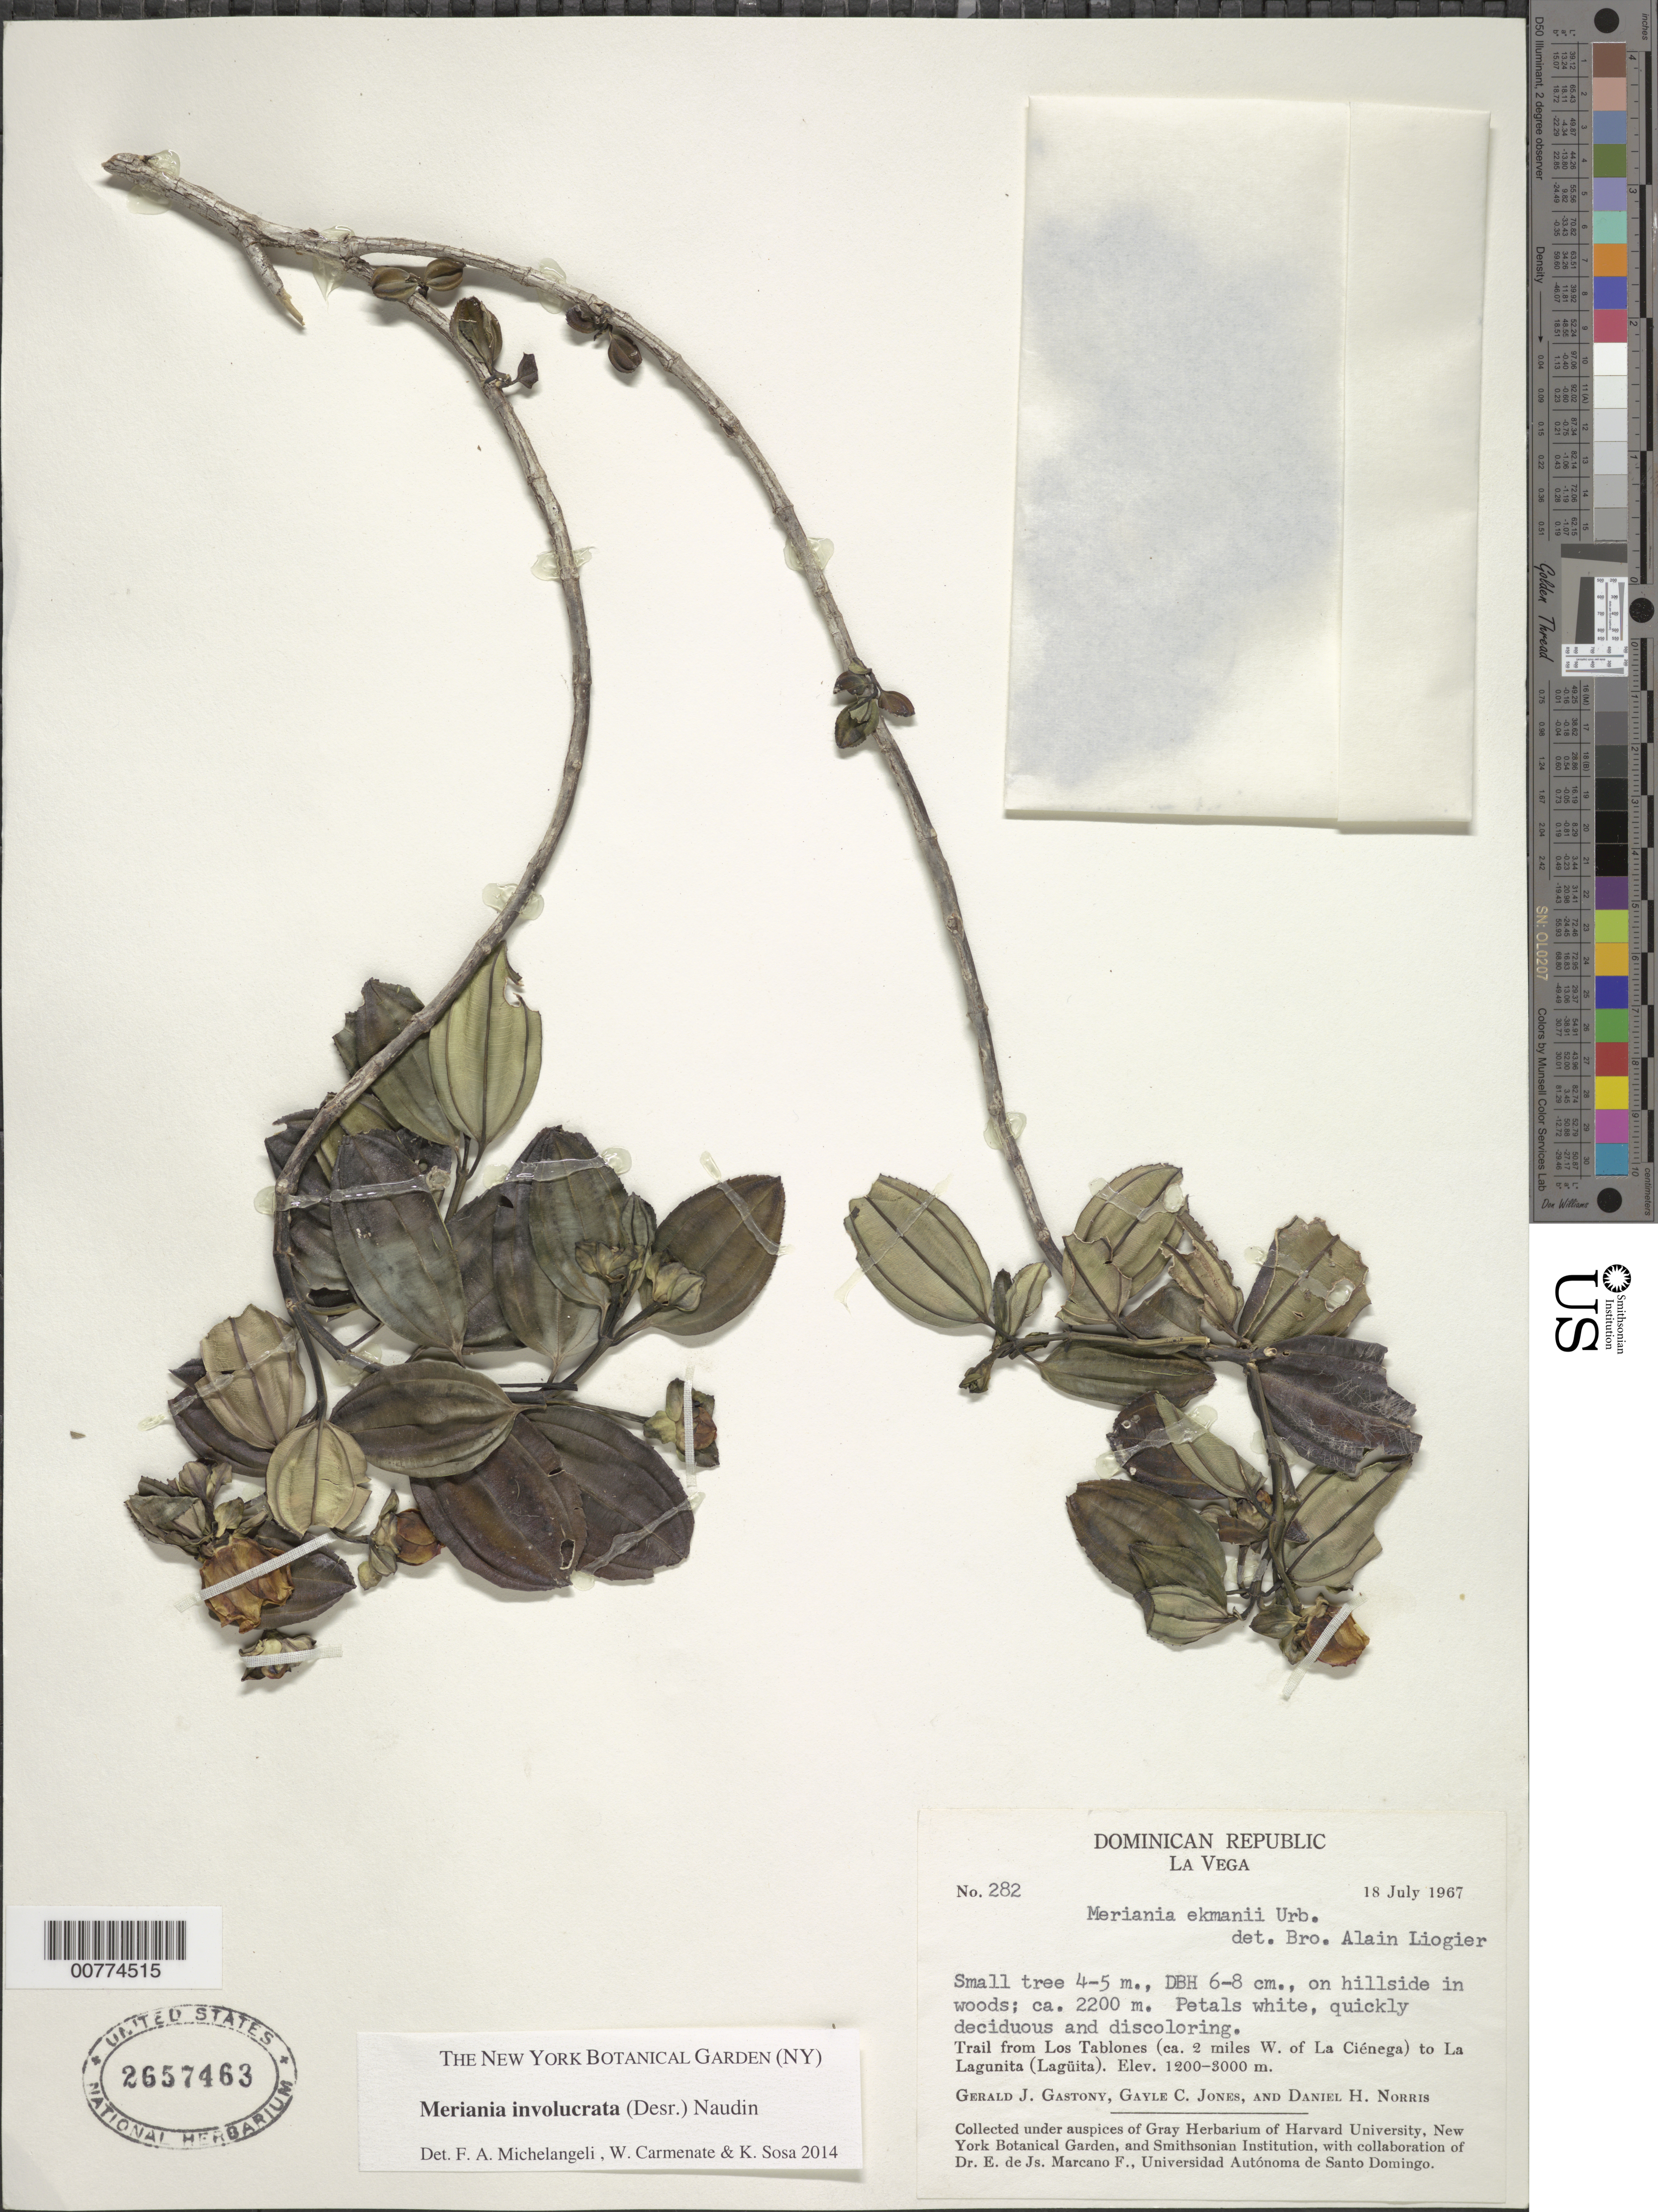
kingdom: Plantae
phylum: Tracheophyta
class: Magnoliopsida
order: Myrtales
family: Melastomataceae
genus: Meriania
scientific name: Meriania involucrata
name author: (Desr.) Naudin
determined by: Michelangeli, F. A.; Carmenate, W.; Sosa, K.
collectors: G. Gastony, G. C. Jones & D. H. Norris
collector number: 282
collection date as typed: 18 Jul 1967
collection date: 1967-07-18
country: Dominican Republic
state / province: La Vega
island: Hispaniola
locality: Trail from Los Tablones (ca. 2 miles W of La Ciénaga) to La Lagunita (Lagüita).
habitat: On hillside in woods.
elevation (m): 2200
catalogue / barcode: US 2657463